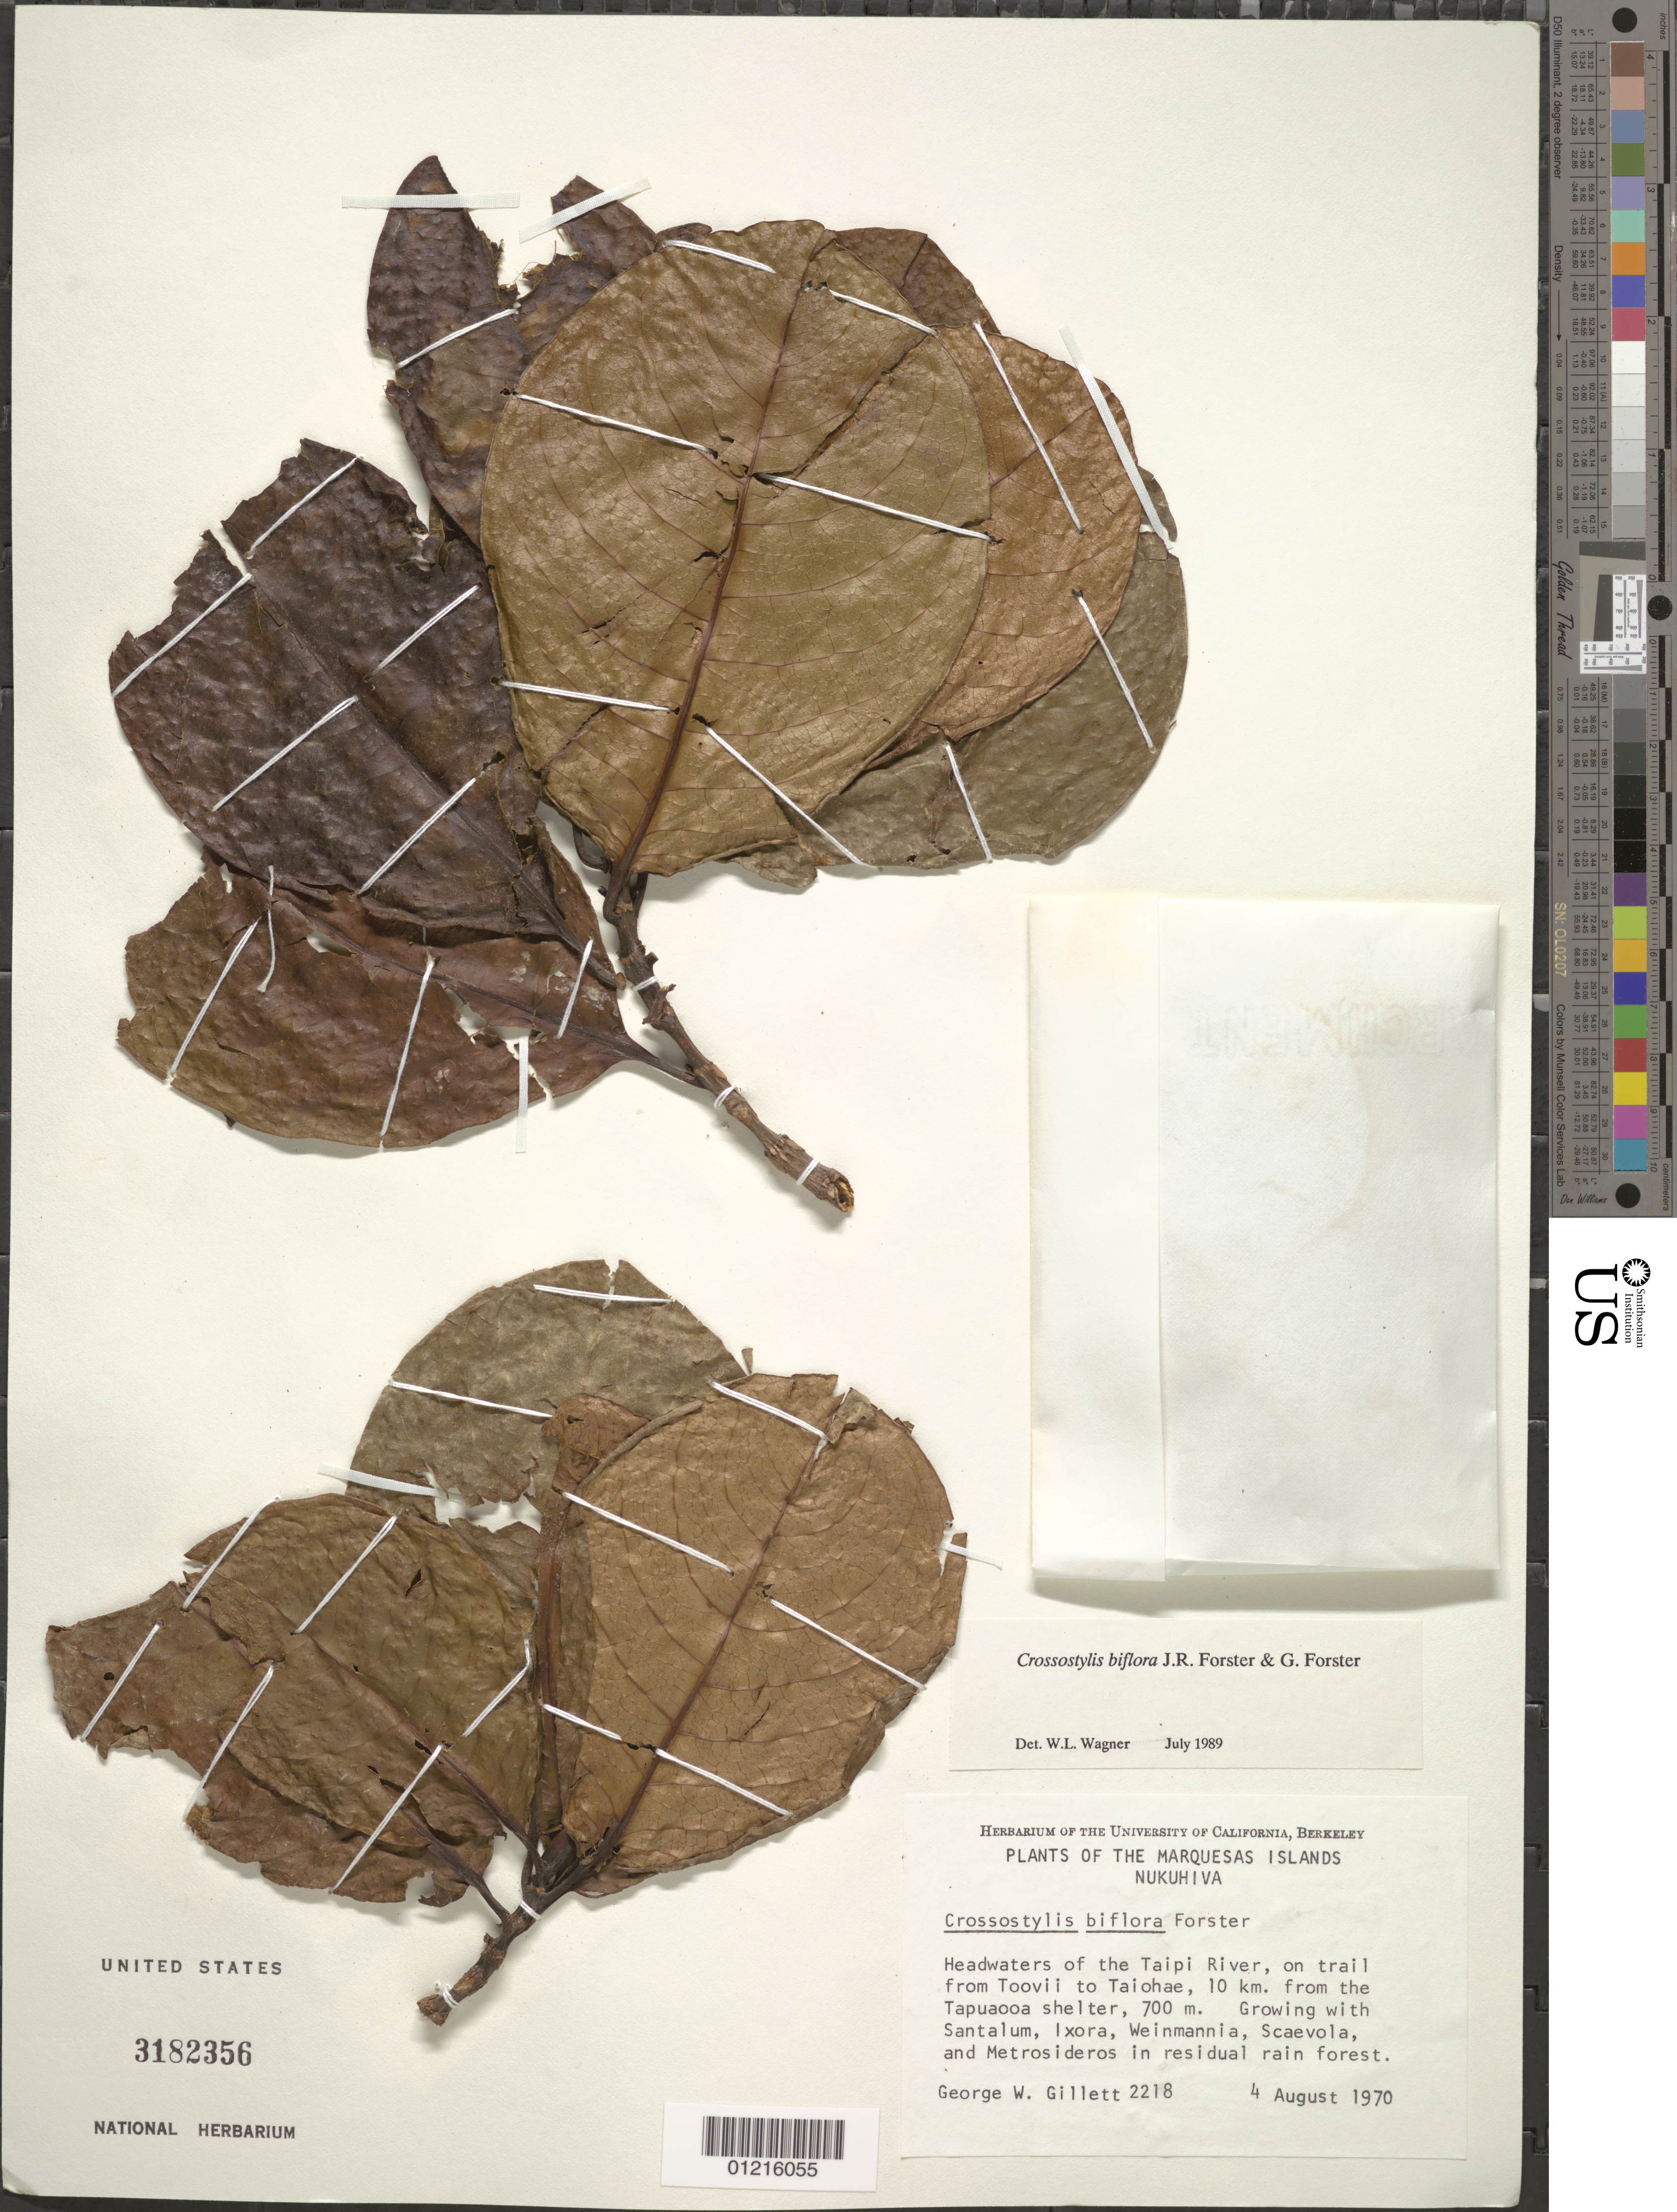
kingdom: Plantae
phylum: Tracheophyta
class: Magnoliopsida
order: Malpighiales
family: Rhizophoraceae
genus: Crossostylis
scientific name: Crossostylis biflora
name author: J.R. Forst. & G. Forst.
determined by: Wagner, W. L., (BOT), Smithsonian Institution - National Museum of Natural History (UNITED STATES)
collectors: G. Gillett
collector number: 2218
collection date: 1970-08-04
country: French Polynesia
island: Nuku Hiva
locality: on trail from Toovii to Taiophae, 10 km from Tapuaooa shelter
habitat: Residual rain forest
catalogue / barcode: US 3182356